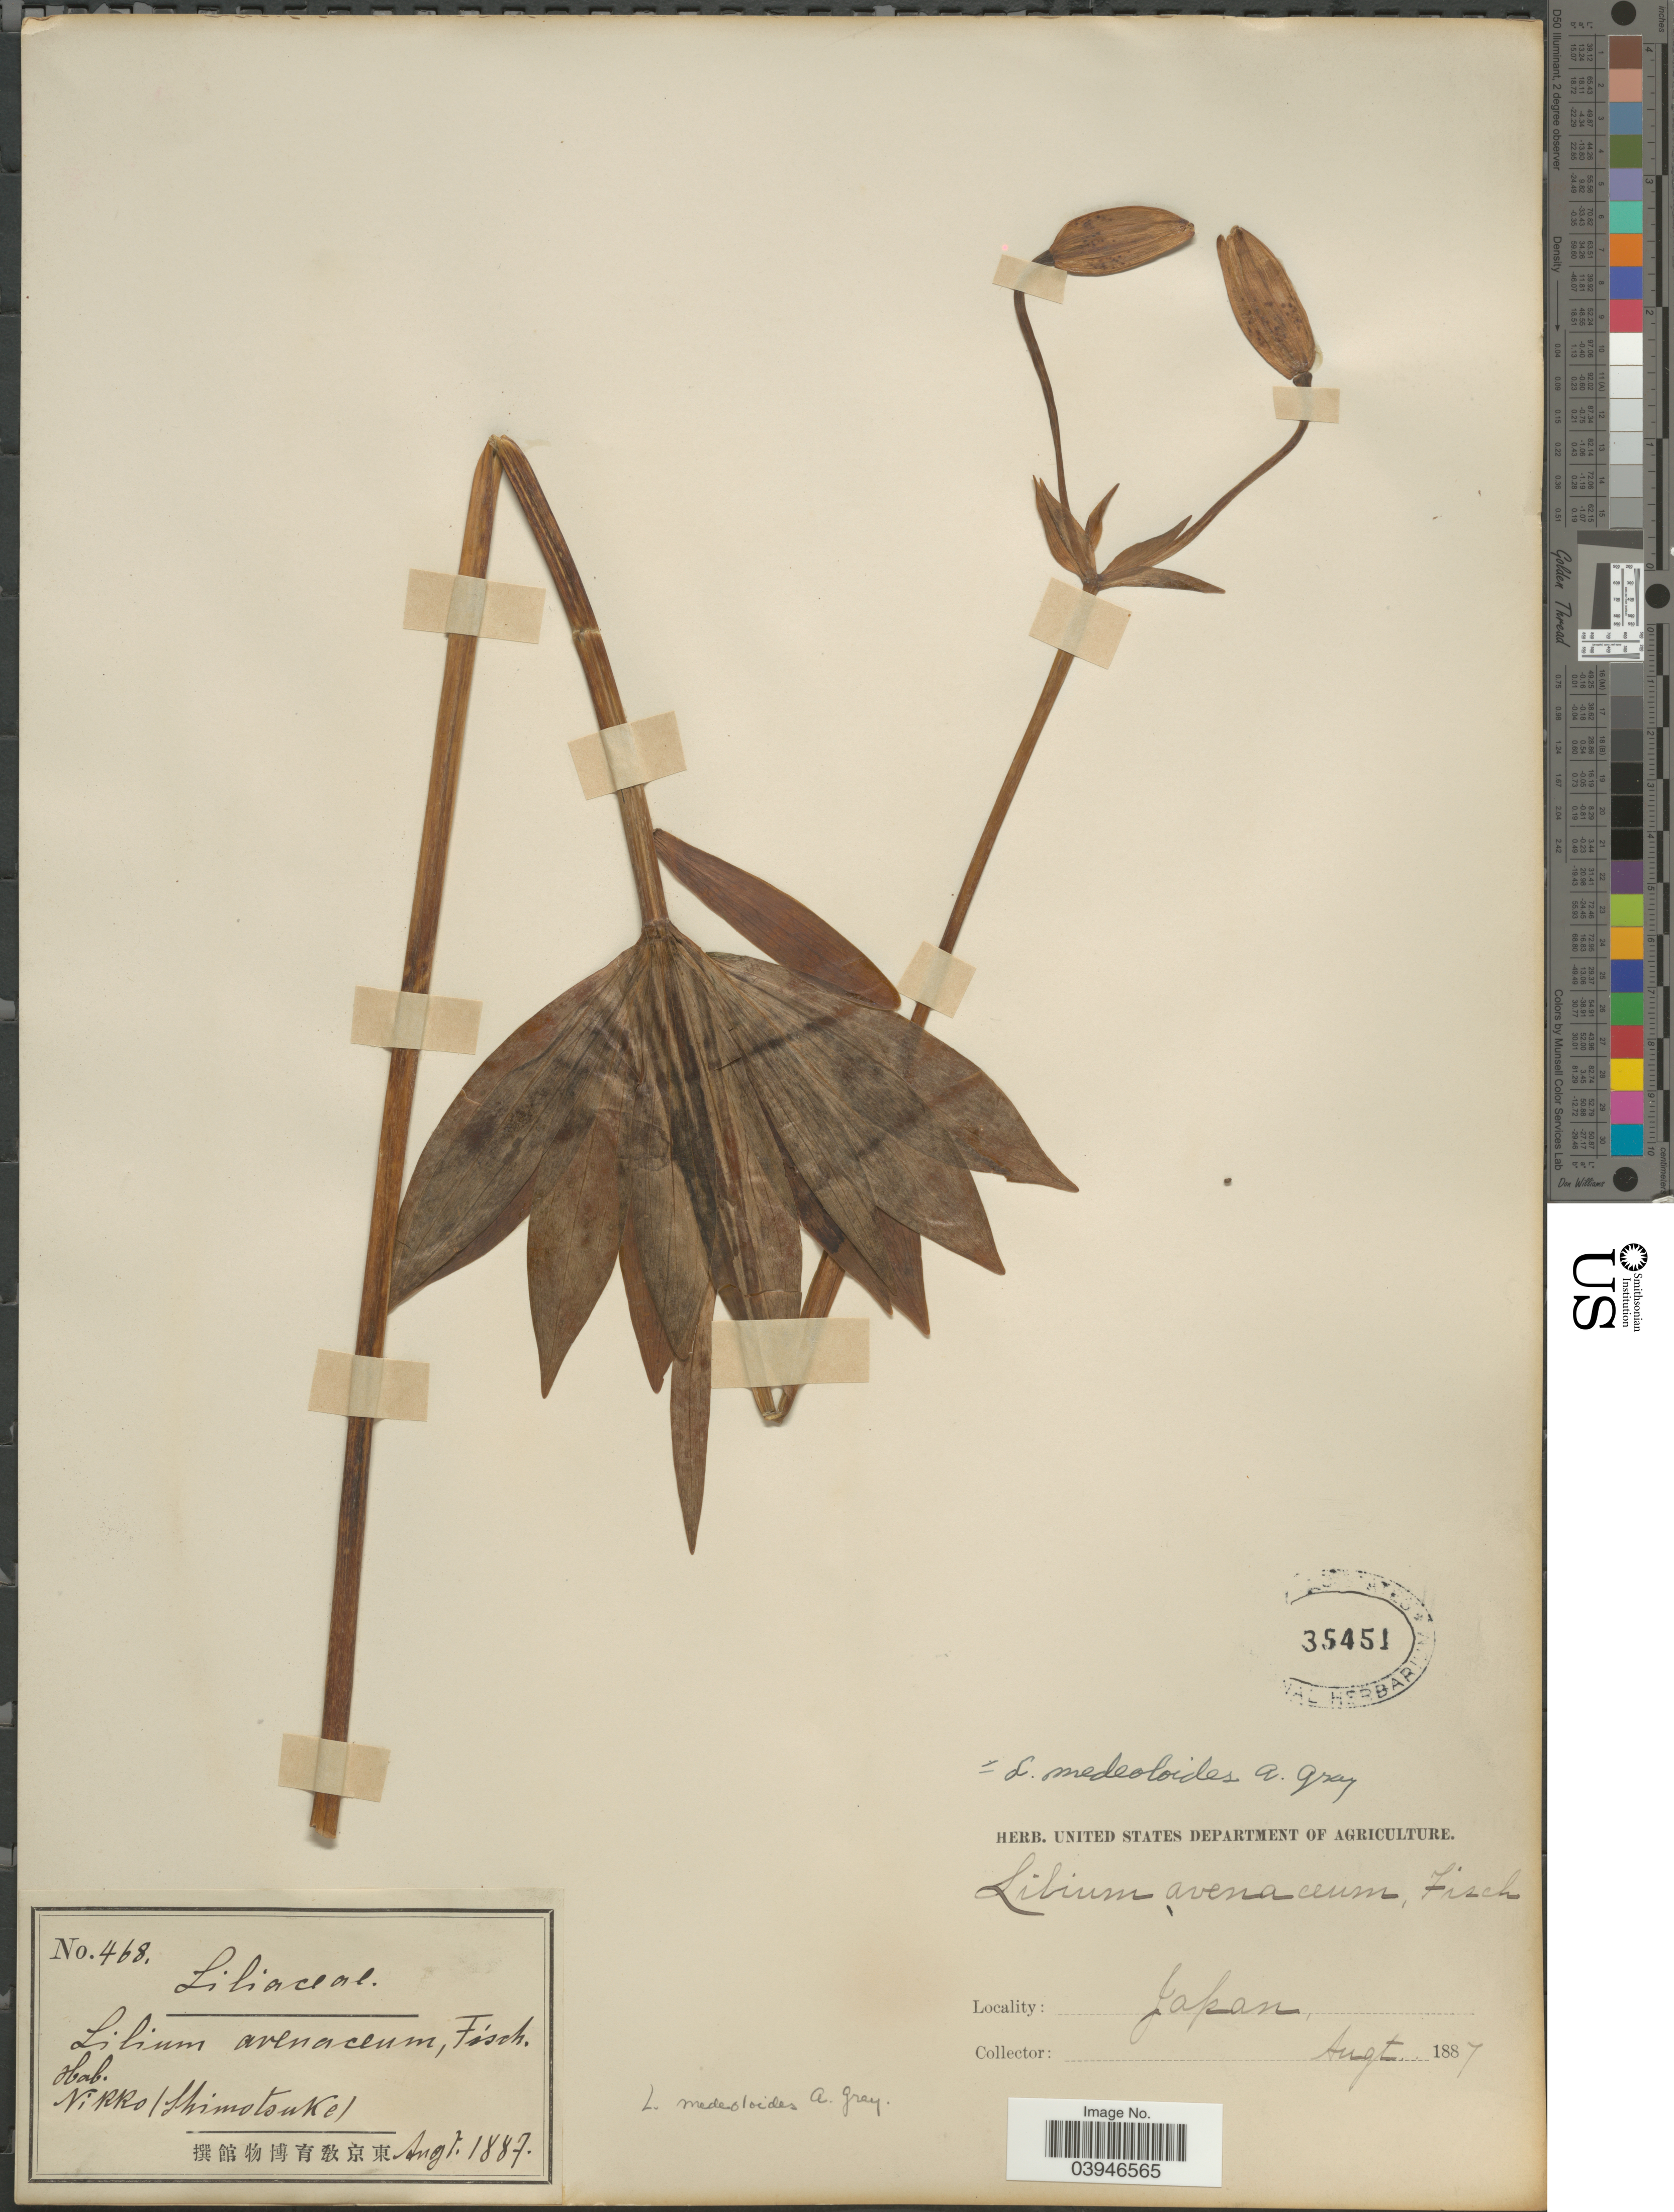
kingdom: Plantae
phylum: Tracheophyta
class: Liliopsida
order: Liliales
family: Liliaceae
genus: Lilium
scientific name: Lilium medeoloides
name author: A. Gray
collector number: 468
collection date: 1887-08-01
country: Japan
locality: Nikko (Shimotsuke).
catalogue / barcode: US 35451